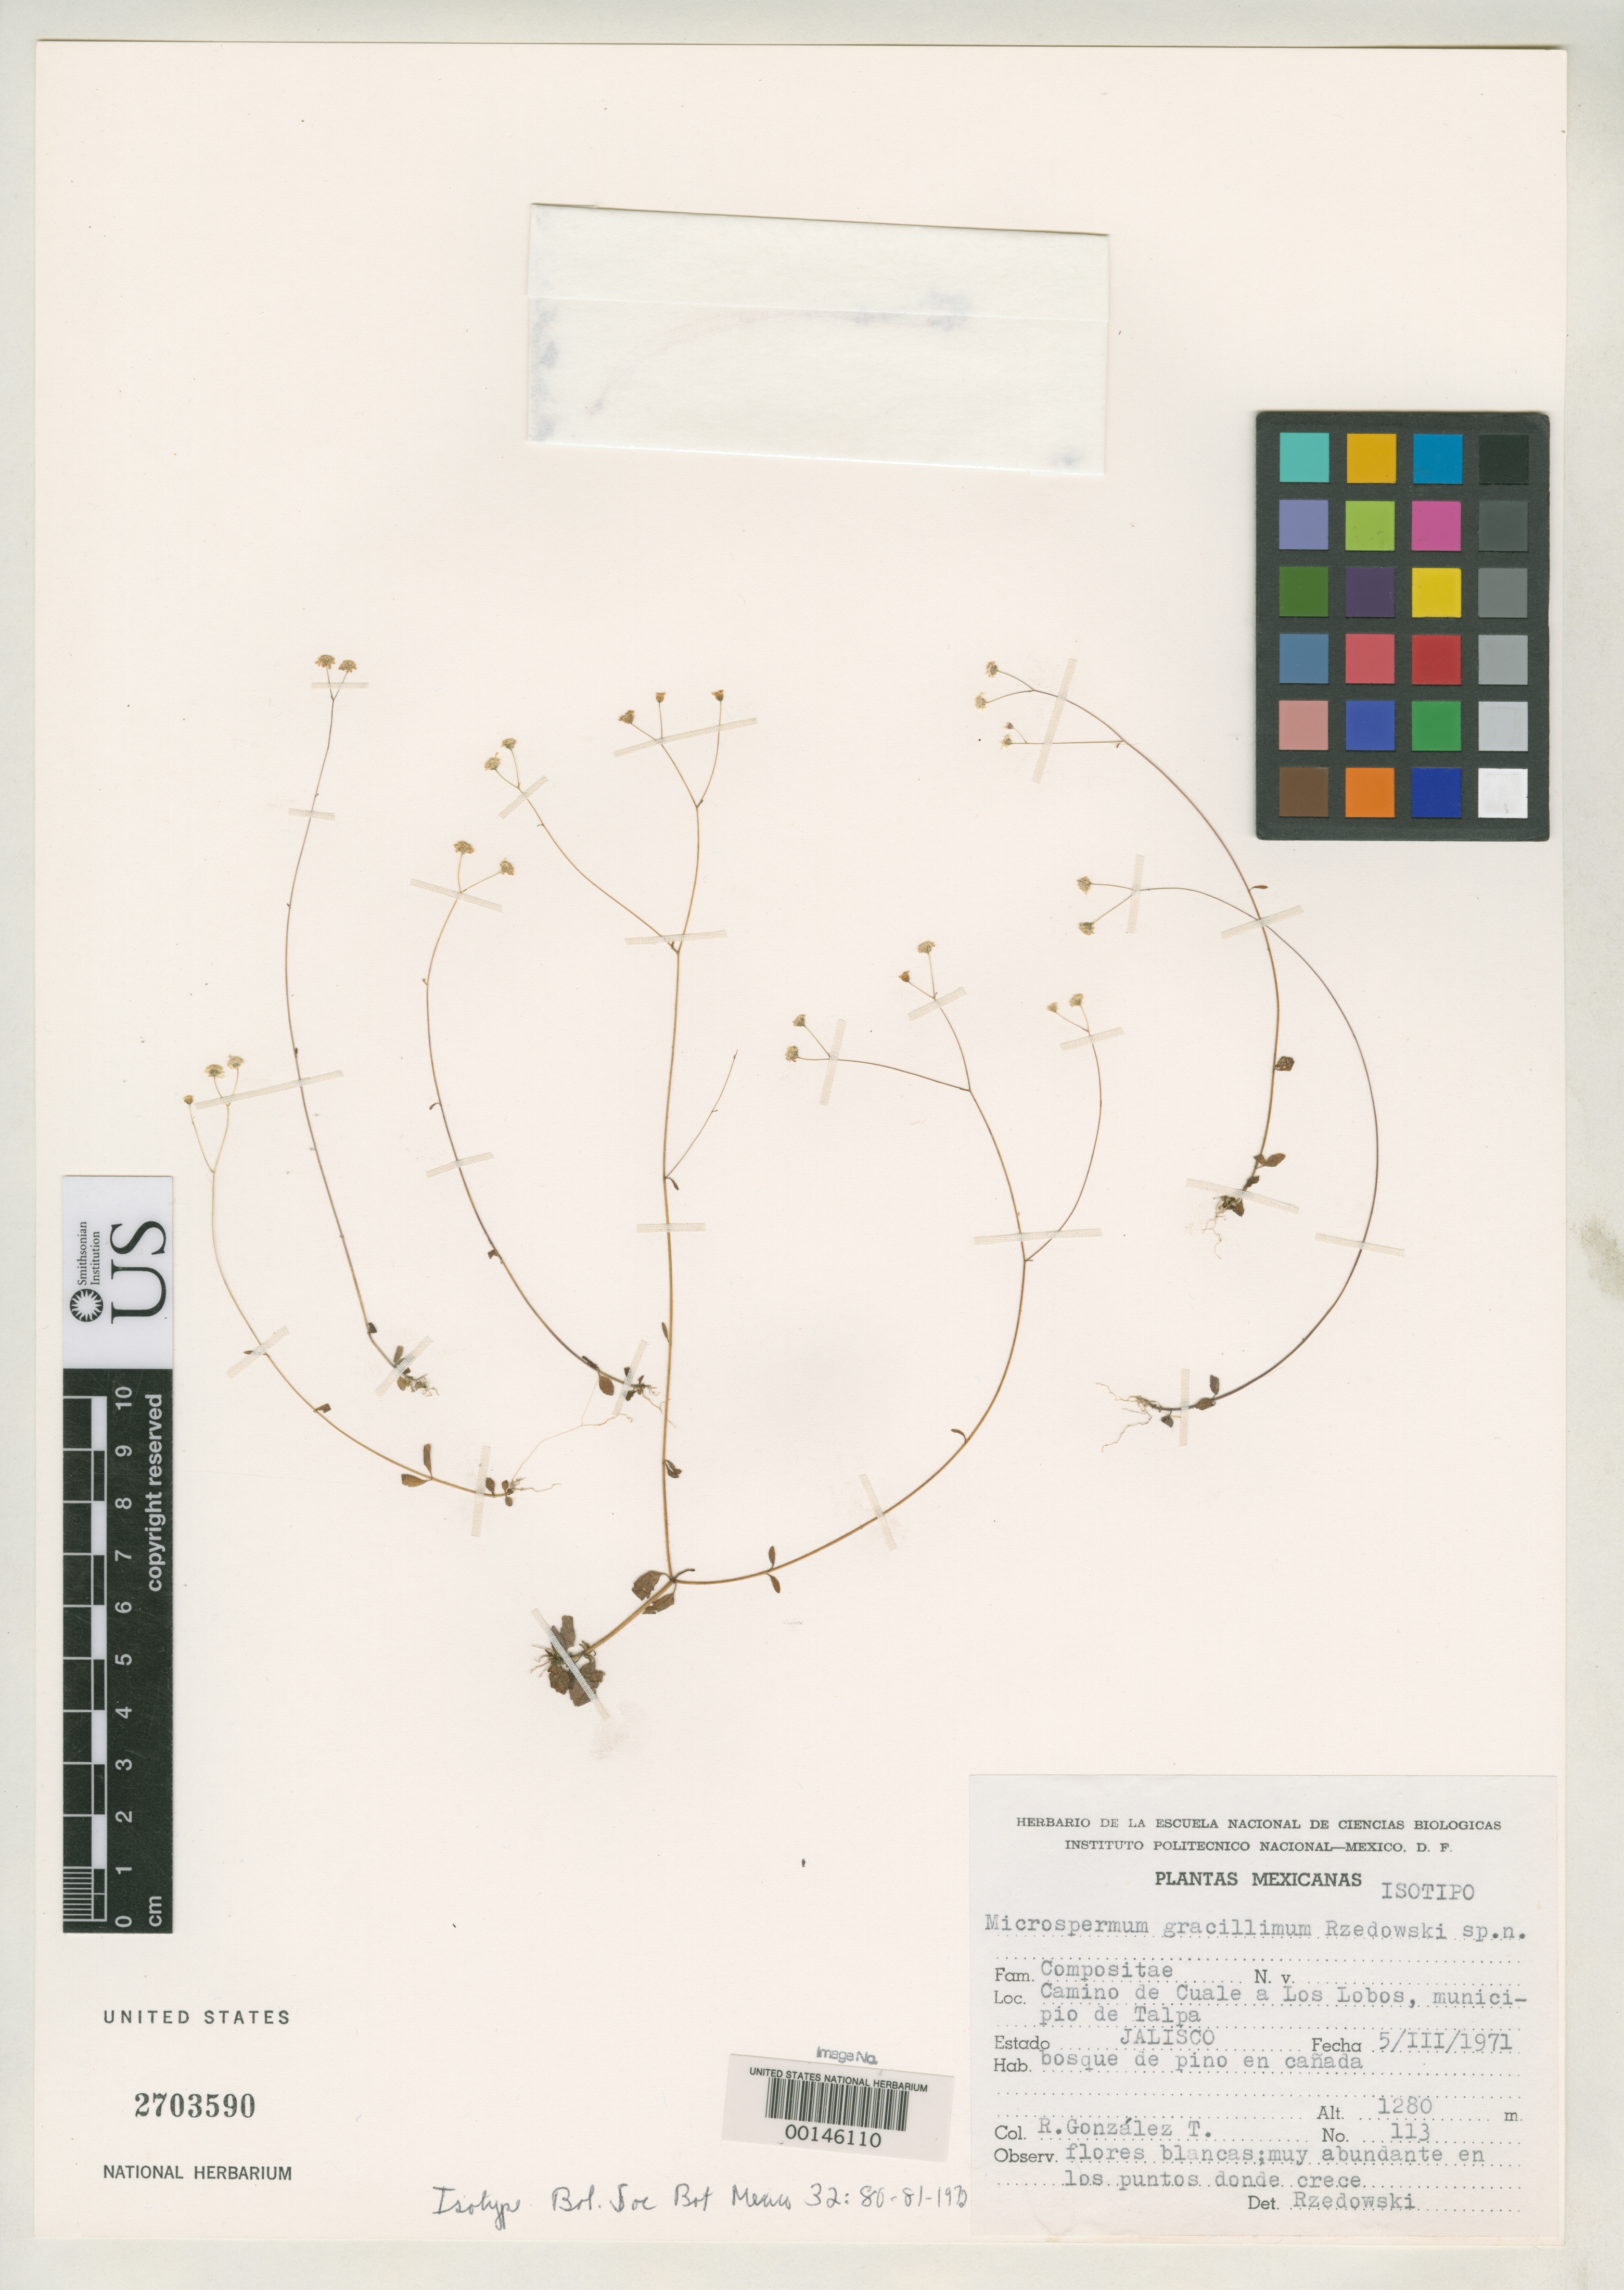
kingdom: Plantae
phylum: Tracheophyta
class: Magnoliopsida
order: Asterales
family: Asteraceae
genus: Microspermum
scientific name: Microspermum gracillum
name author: Rzed.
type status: Isotype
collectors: R. Gonzalez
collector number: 113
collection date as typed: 05 Mar 1971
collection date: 1971-03-05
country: Mexico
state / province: Jalisco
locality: Talpa, Camino de Cuale a Los Lobos.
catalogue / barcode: US 2703590